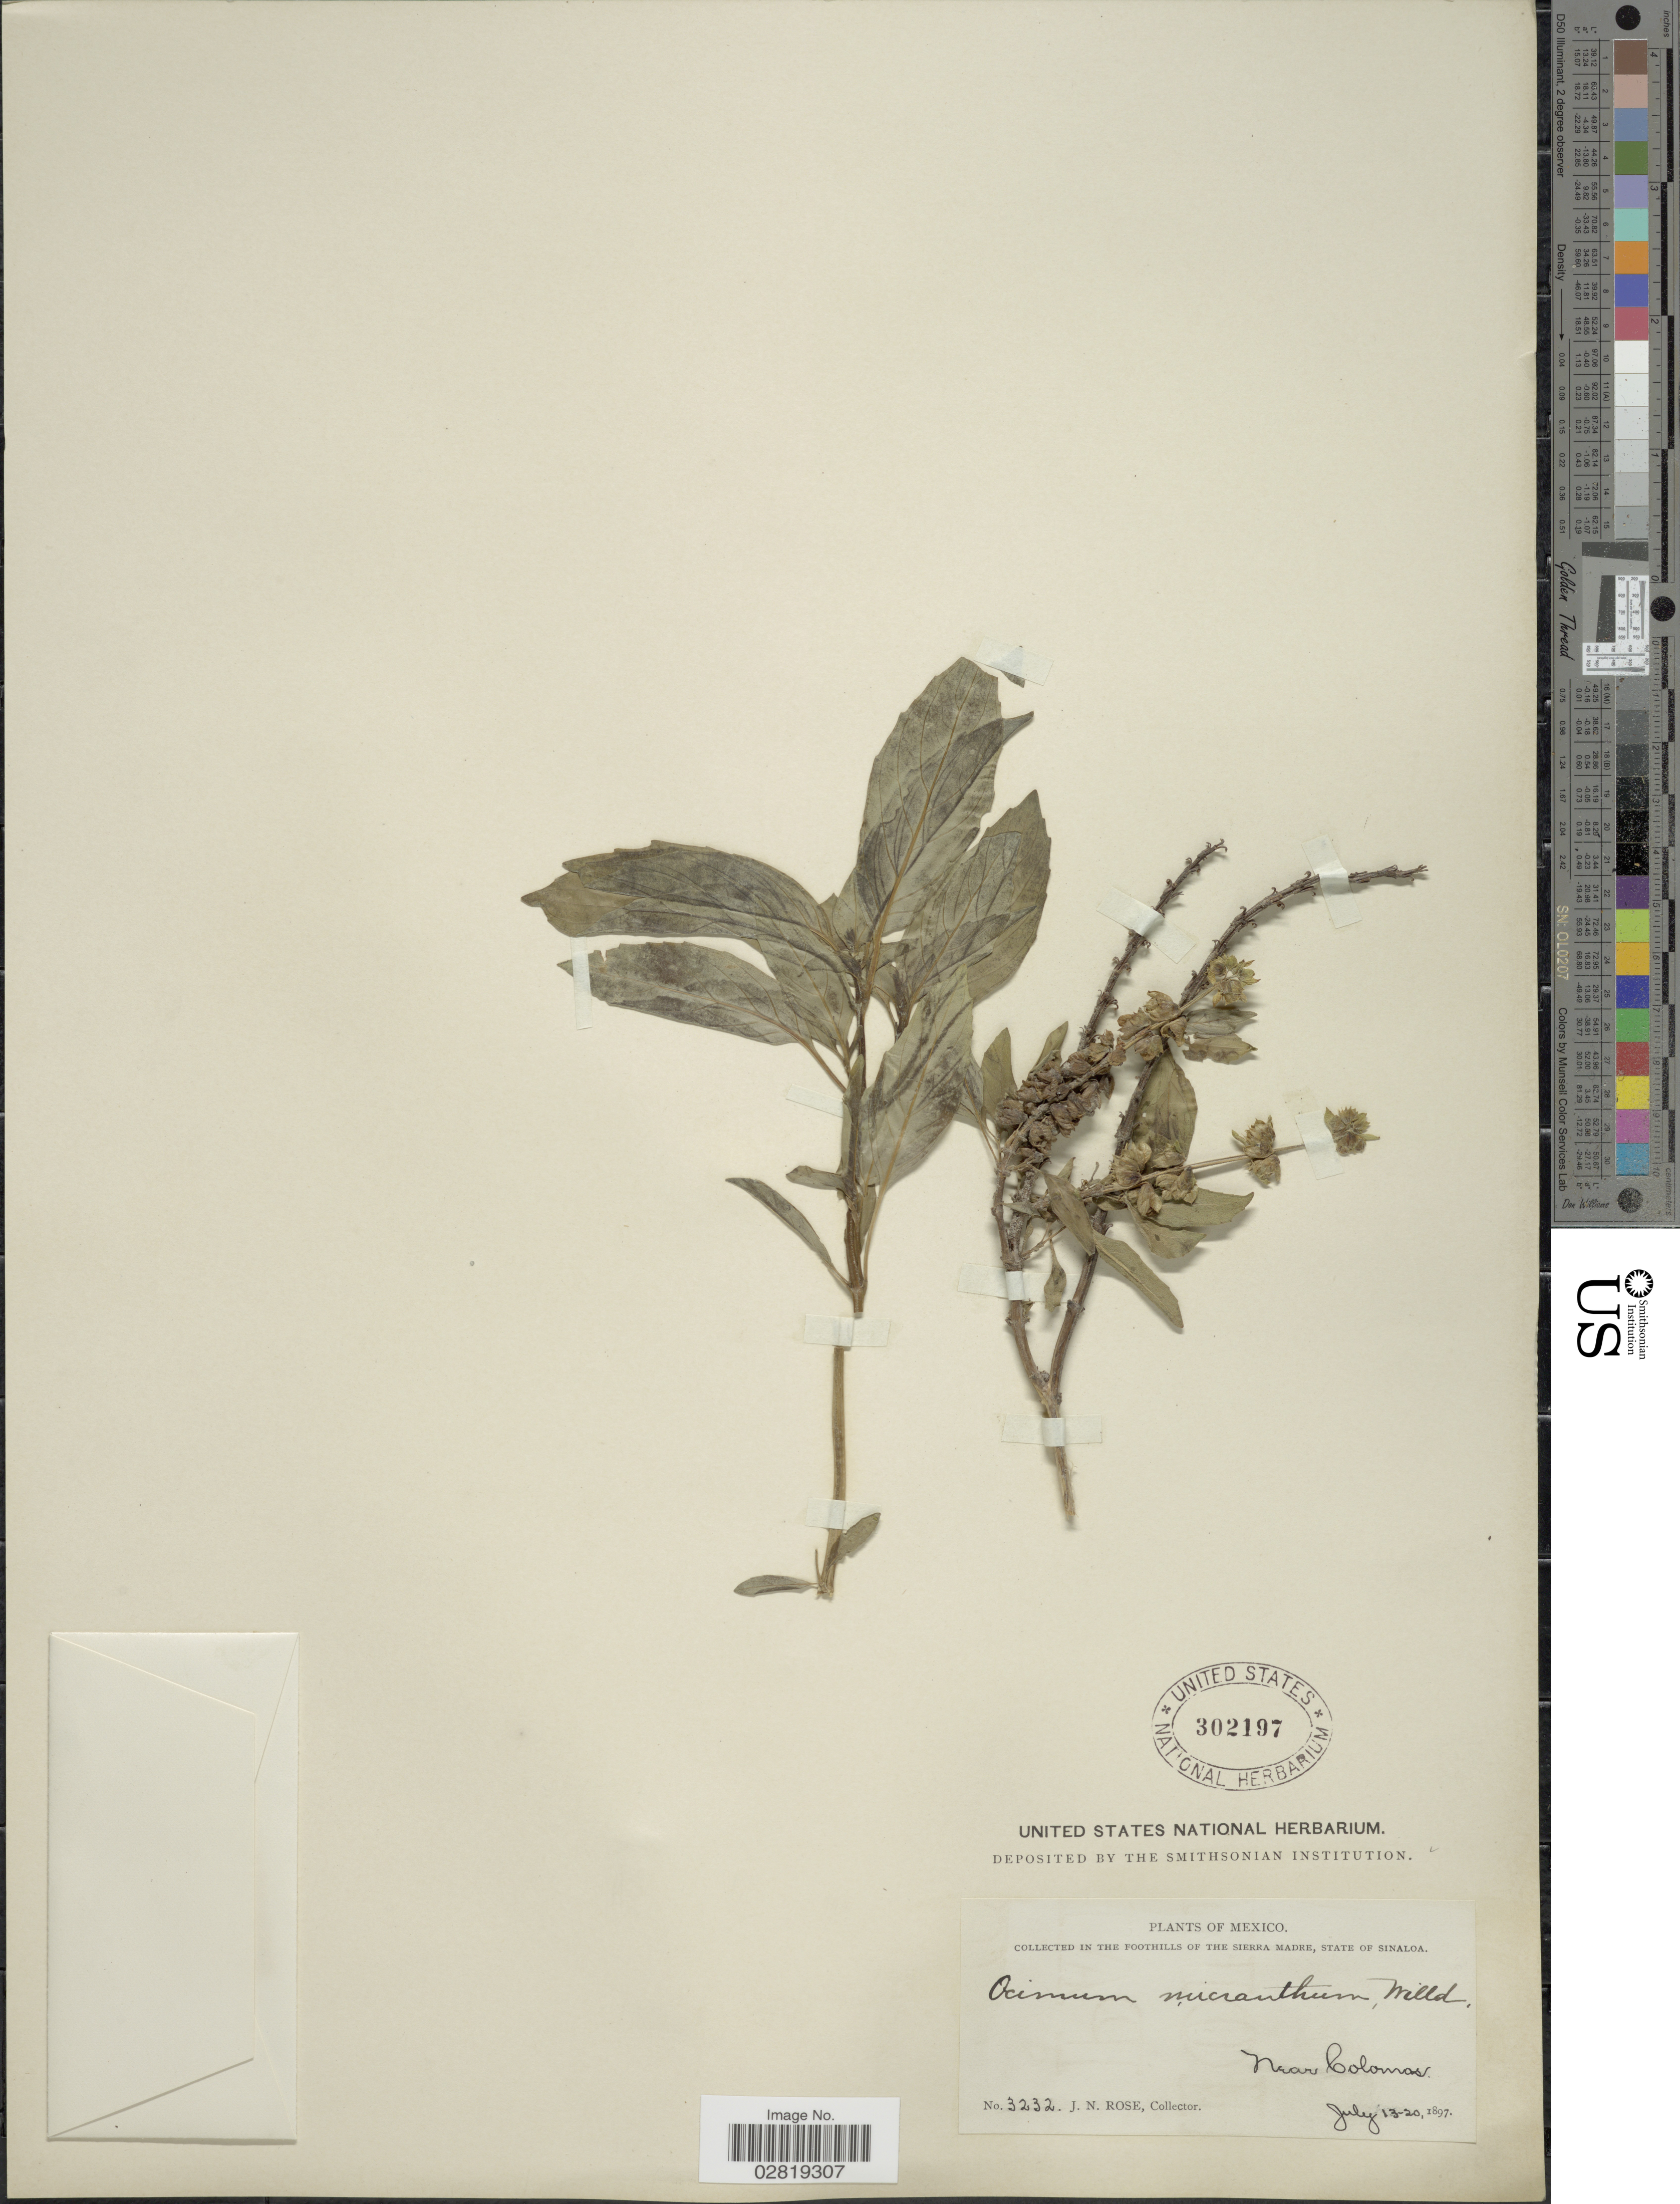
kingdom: Plantae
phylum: Tracheophyta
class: Magnoliopsida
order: Lamiales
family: Lamiaceae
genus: Ocimum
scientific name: Ocimum campechianum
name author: Mill.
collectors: J. N. Rose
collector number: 3232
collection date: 1897-07-13/1897-07-20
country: Mexico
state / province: Sinaloa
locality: Foothills of the Sierra Madre, Near Colomas.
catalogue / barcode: US 302197